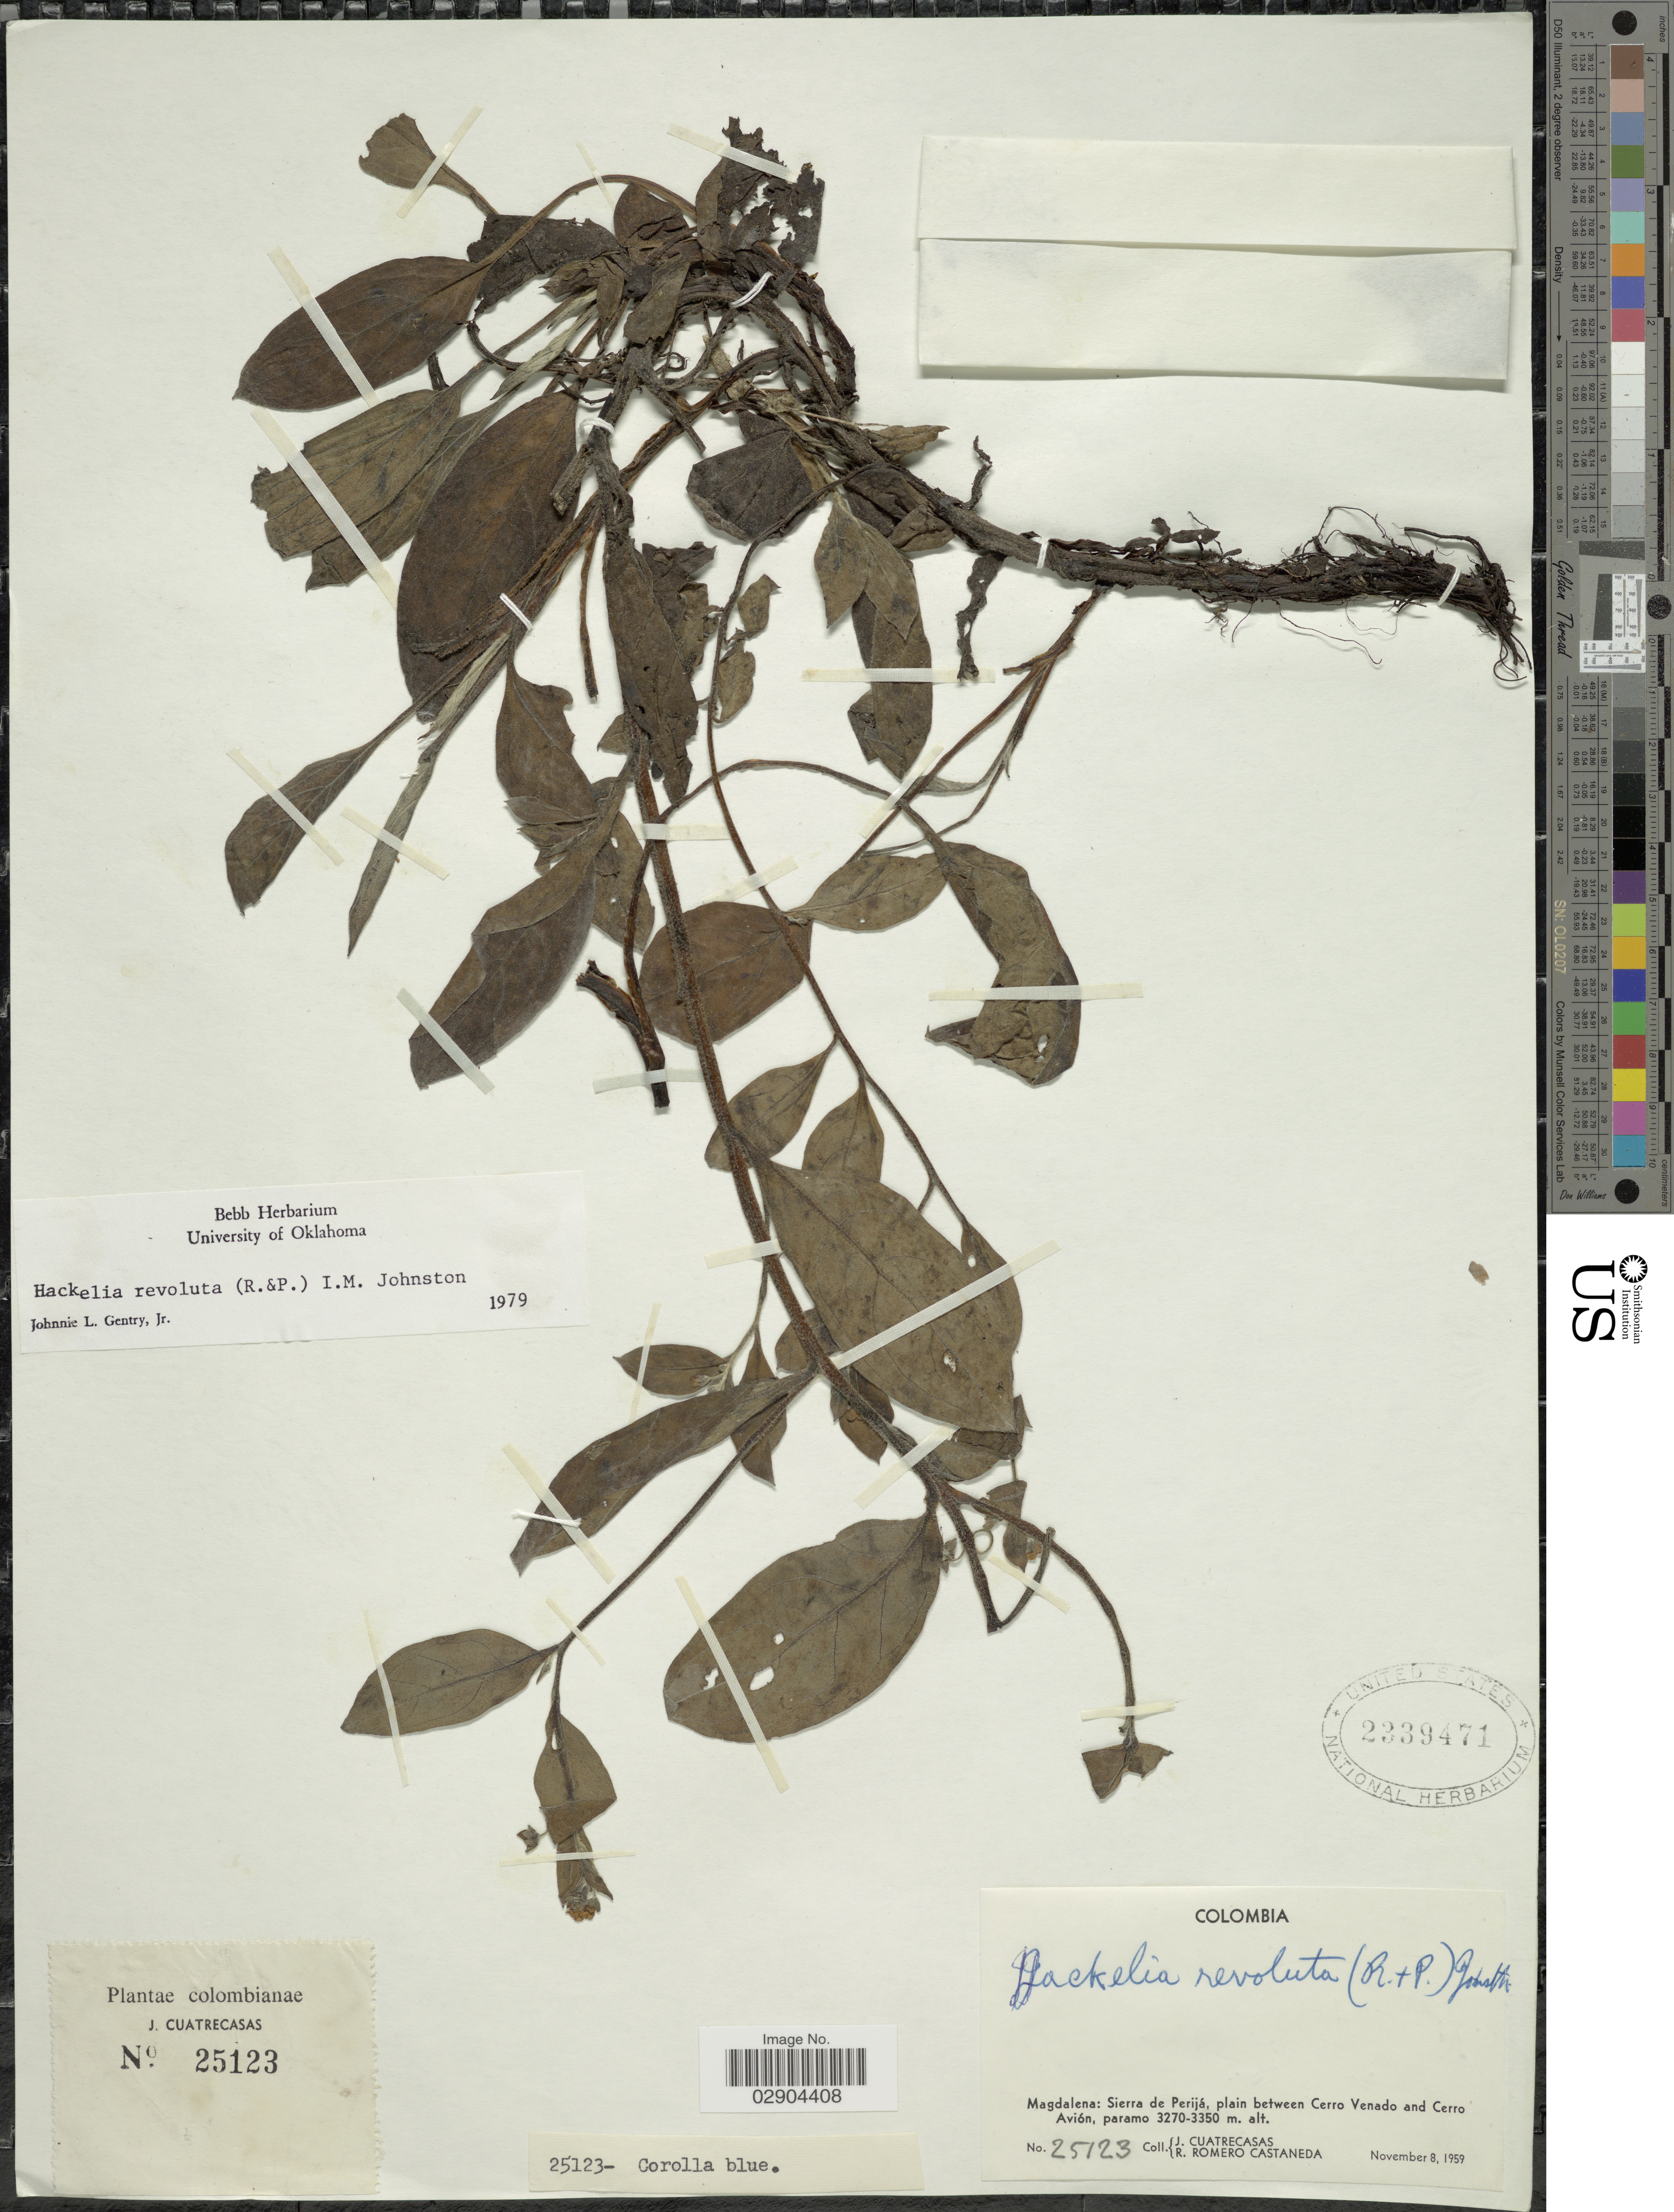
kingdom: Plantae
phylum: Tracheophyta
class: Magnoliopsida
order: Boraginales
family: Boraginaceae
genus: Hackelia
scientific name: Hackelia revoluta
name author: (Ruiz & Pav.) I.M. Johnst.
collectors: J. Cuatrecasas & R. Romero Castañeda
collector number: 25123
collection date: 1959-11-08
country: Colombia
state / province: Magdalena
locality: Sierra de Perijá, plain between Cerro Venado and Cerro Avión.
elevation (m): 3270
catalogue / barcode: US 2339471